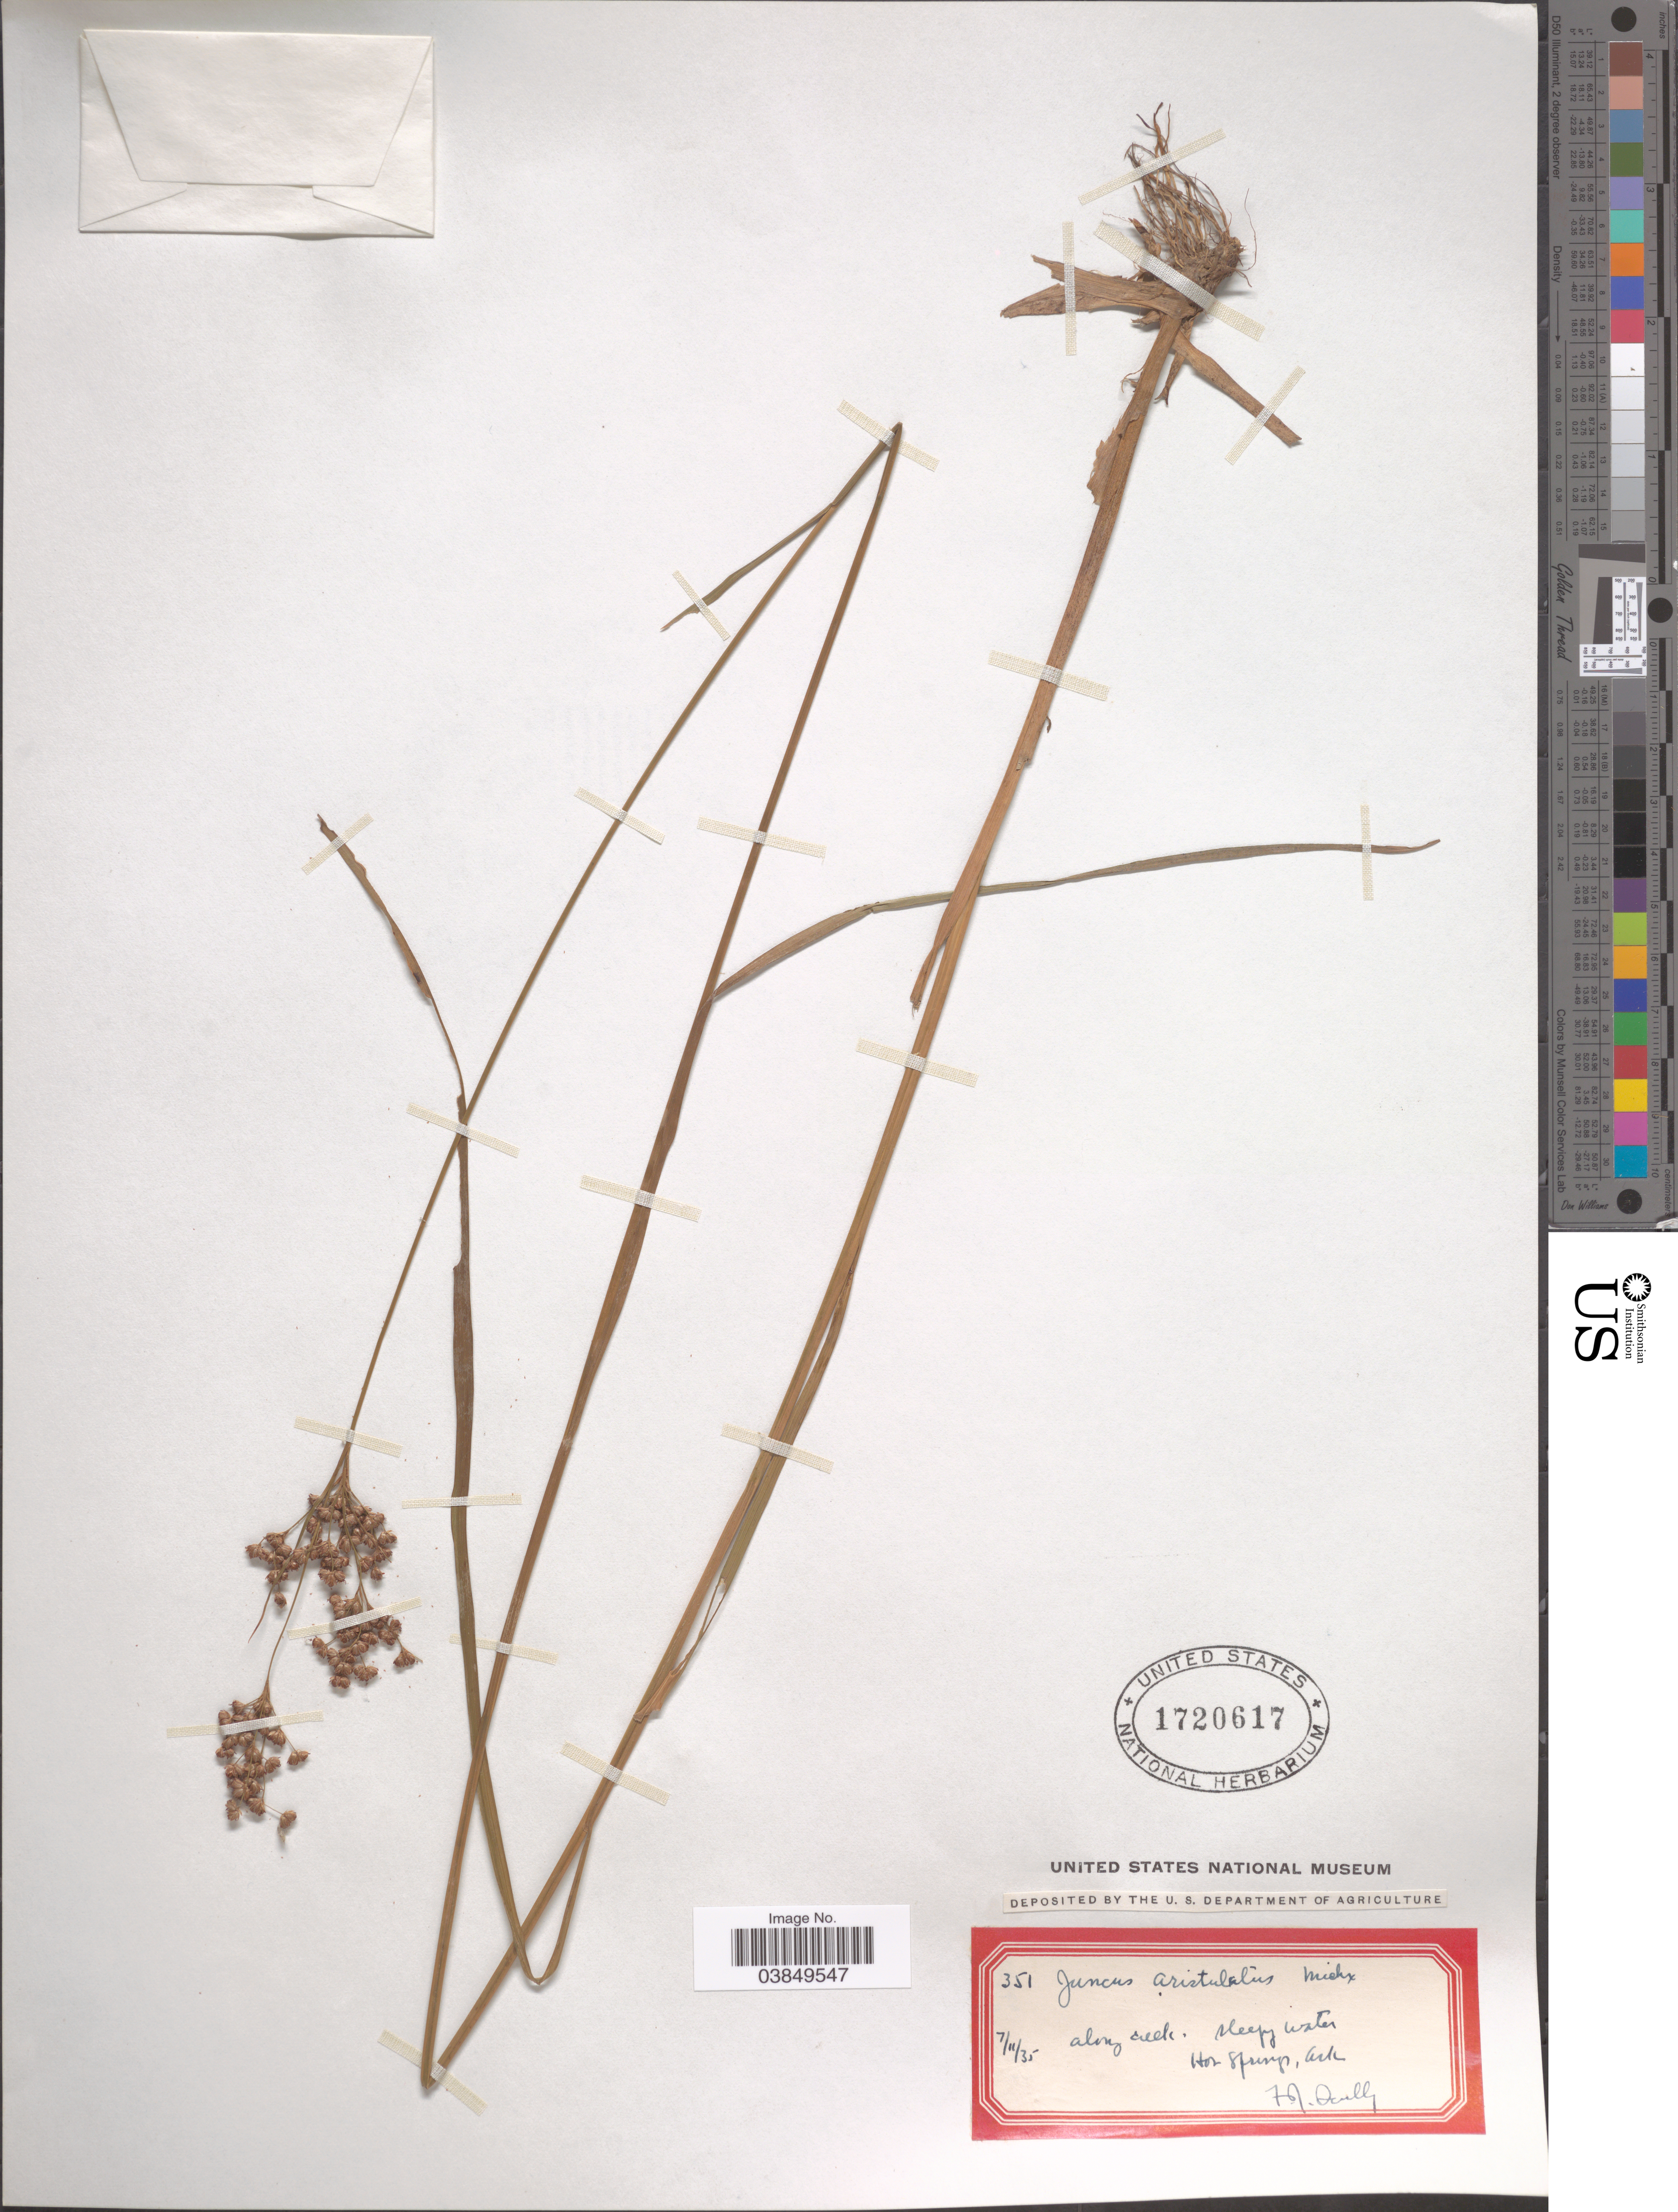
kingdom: Plantae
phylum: Tracheophyta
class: Liliopsida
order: Poales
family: Juncaceae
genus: Juncus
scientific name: Juncus aristulatus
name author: Michx.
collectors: F. Scully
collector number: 351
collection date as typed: Transcribed d/m/y: 11/7/35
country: United States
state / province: Arkansas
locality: Sleepy Water. Hot Springs.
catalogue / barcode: US 1720617